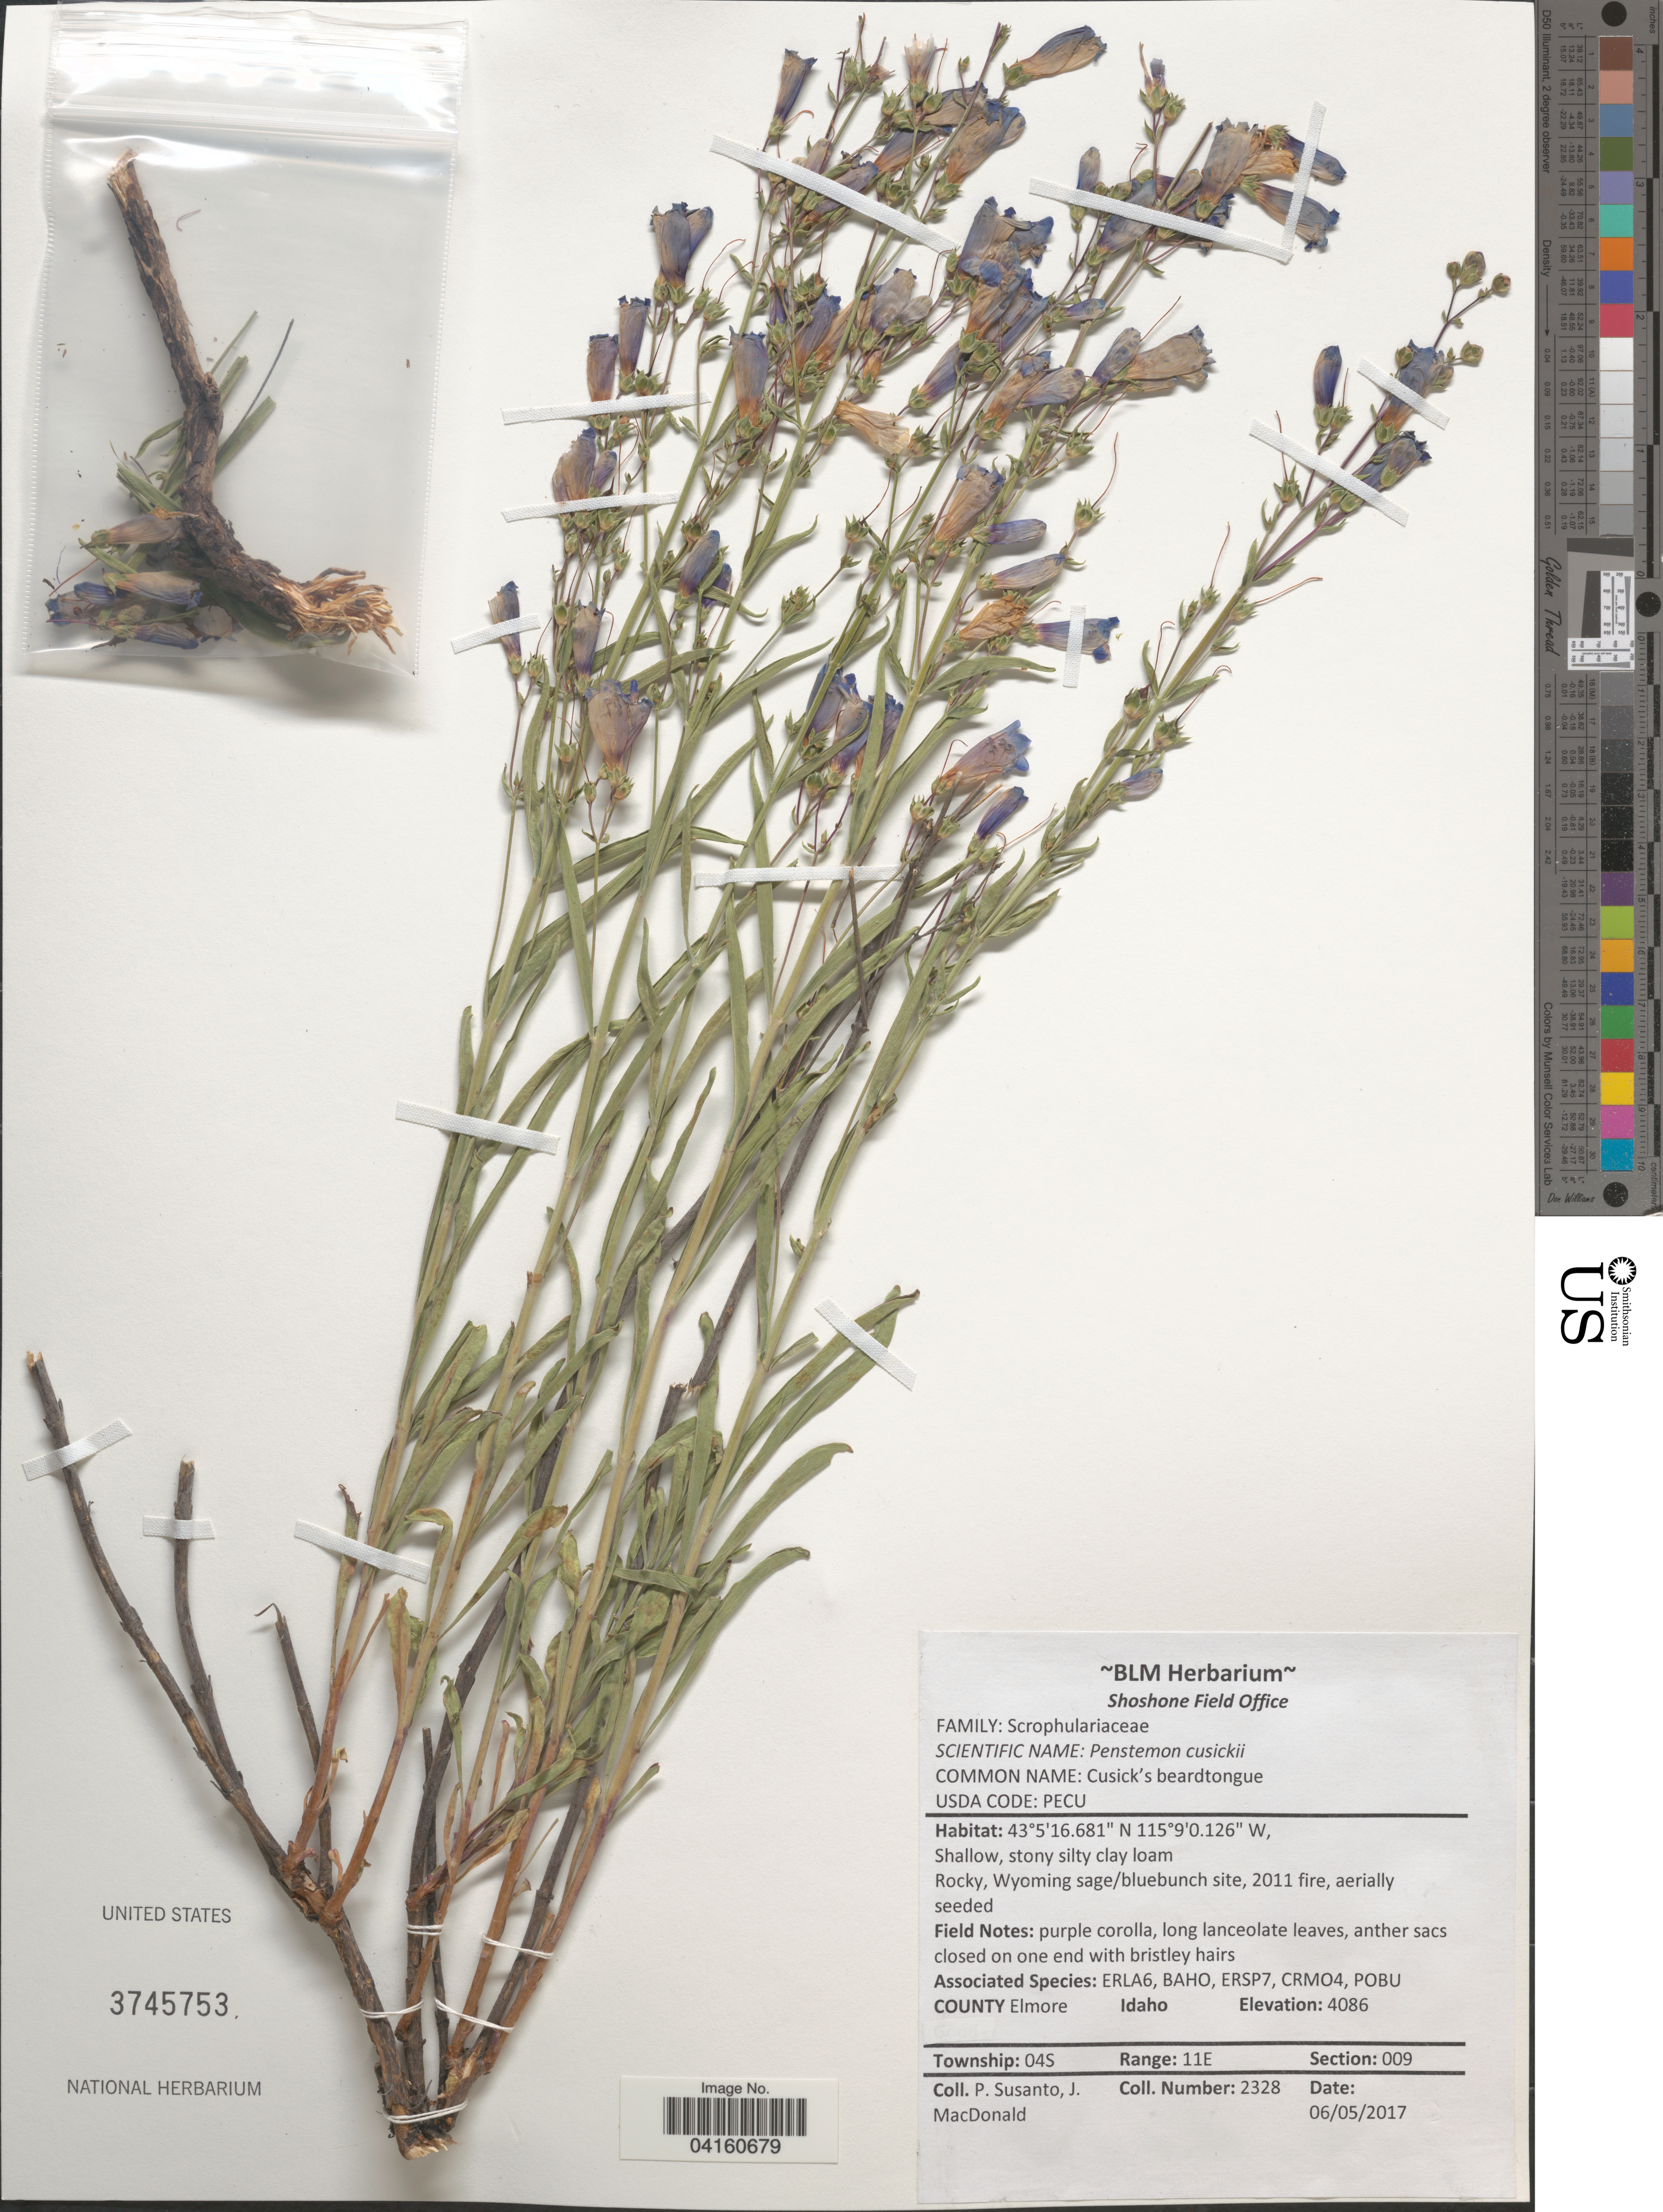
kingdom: Plantae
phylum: Tracheophyta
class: Magnoliopsida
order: Lamiales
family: Plantaginaceae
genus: Penstemon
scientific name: Penstemon cusickii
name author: A. Gray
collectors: P. Susanto & J. MacDonald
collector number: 2328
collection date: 2017-06-05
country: United States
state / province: Idaho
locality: County Elmore. Township: 04S.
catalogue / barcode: US 3745753